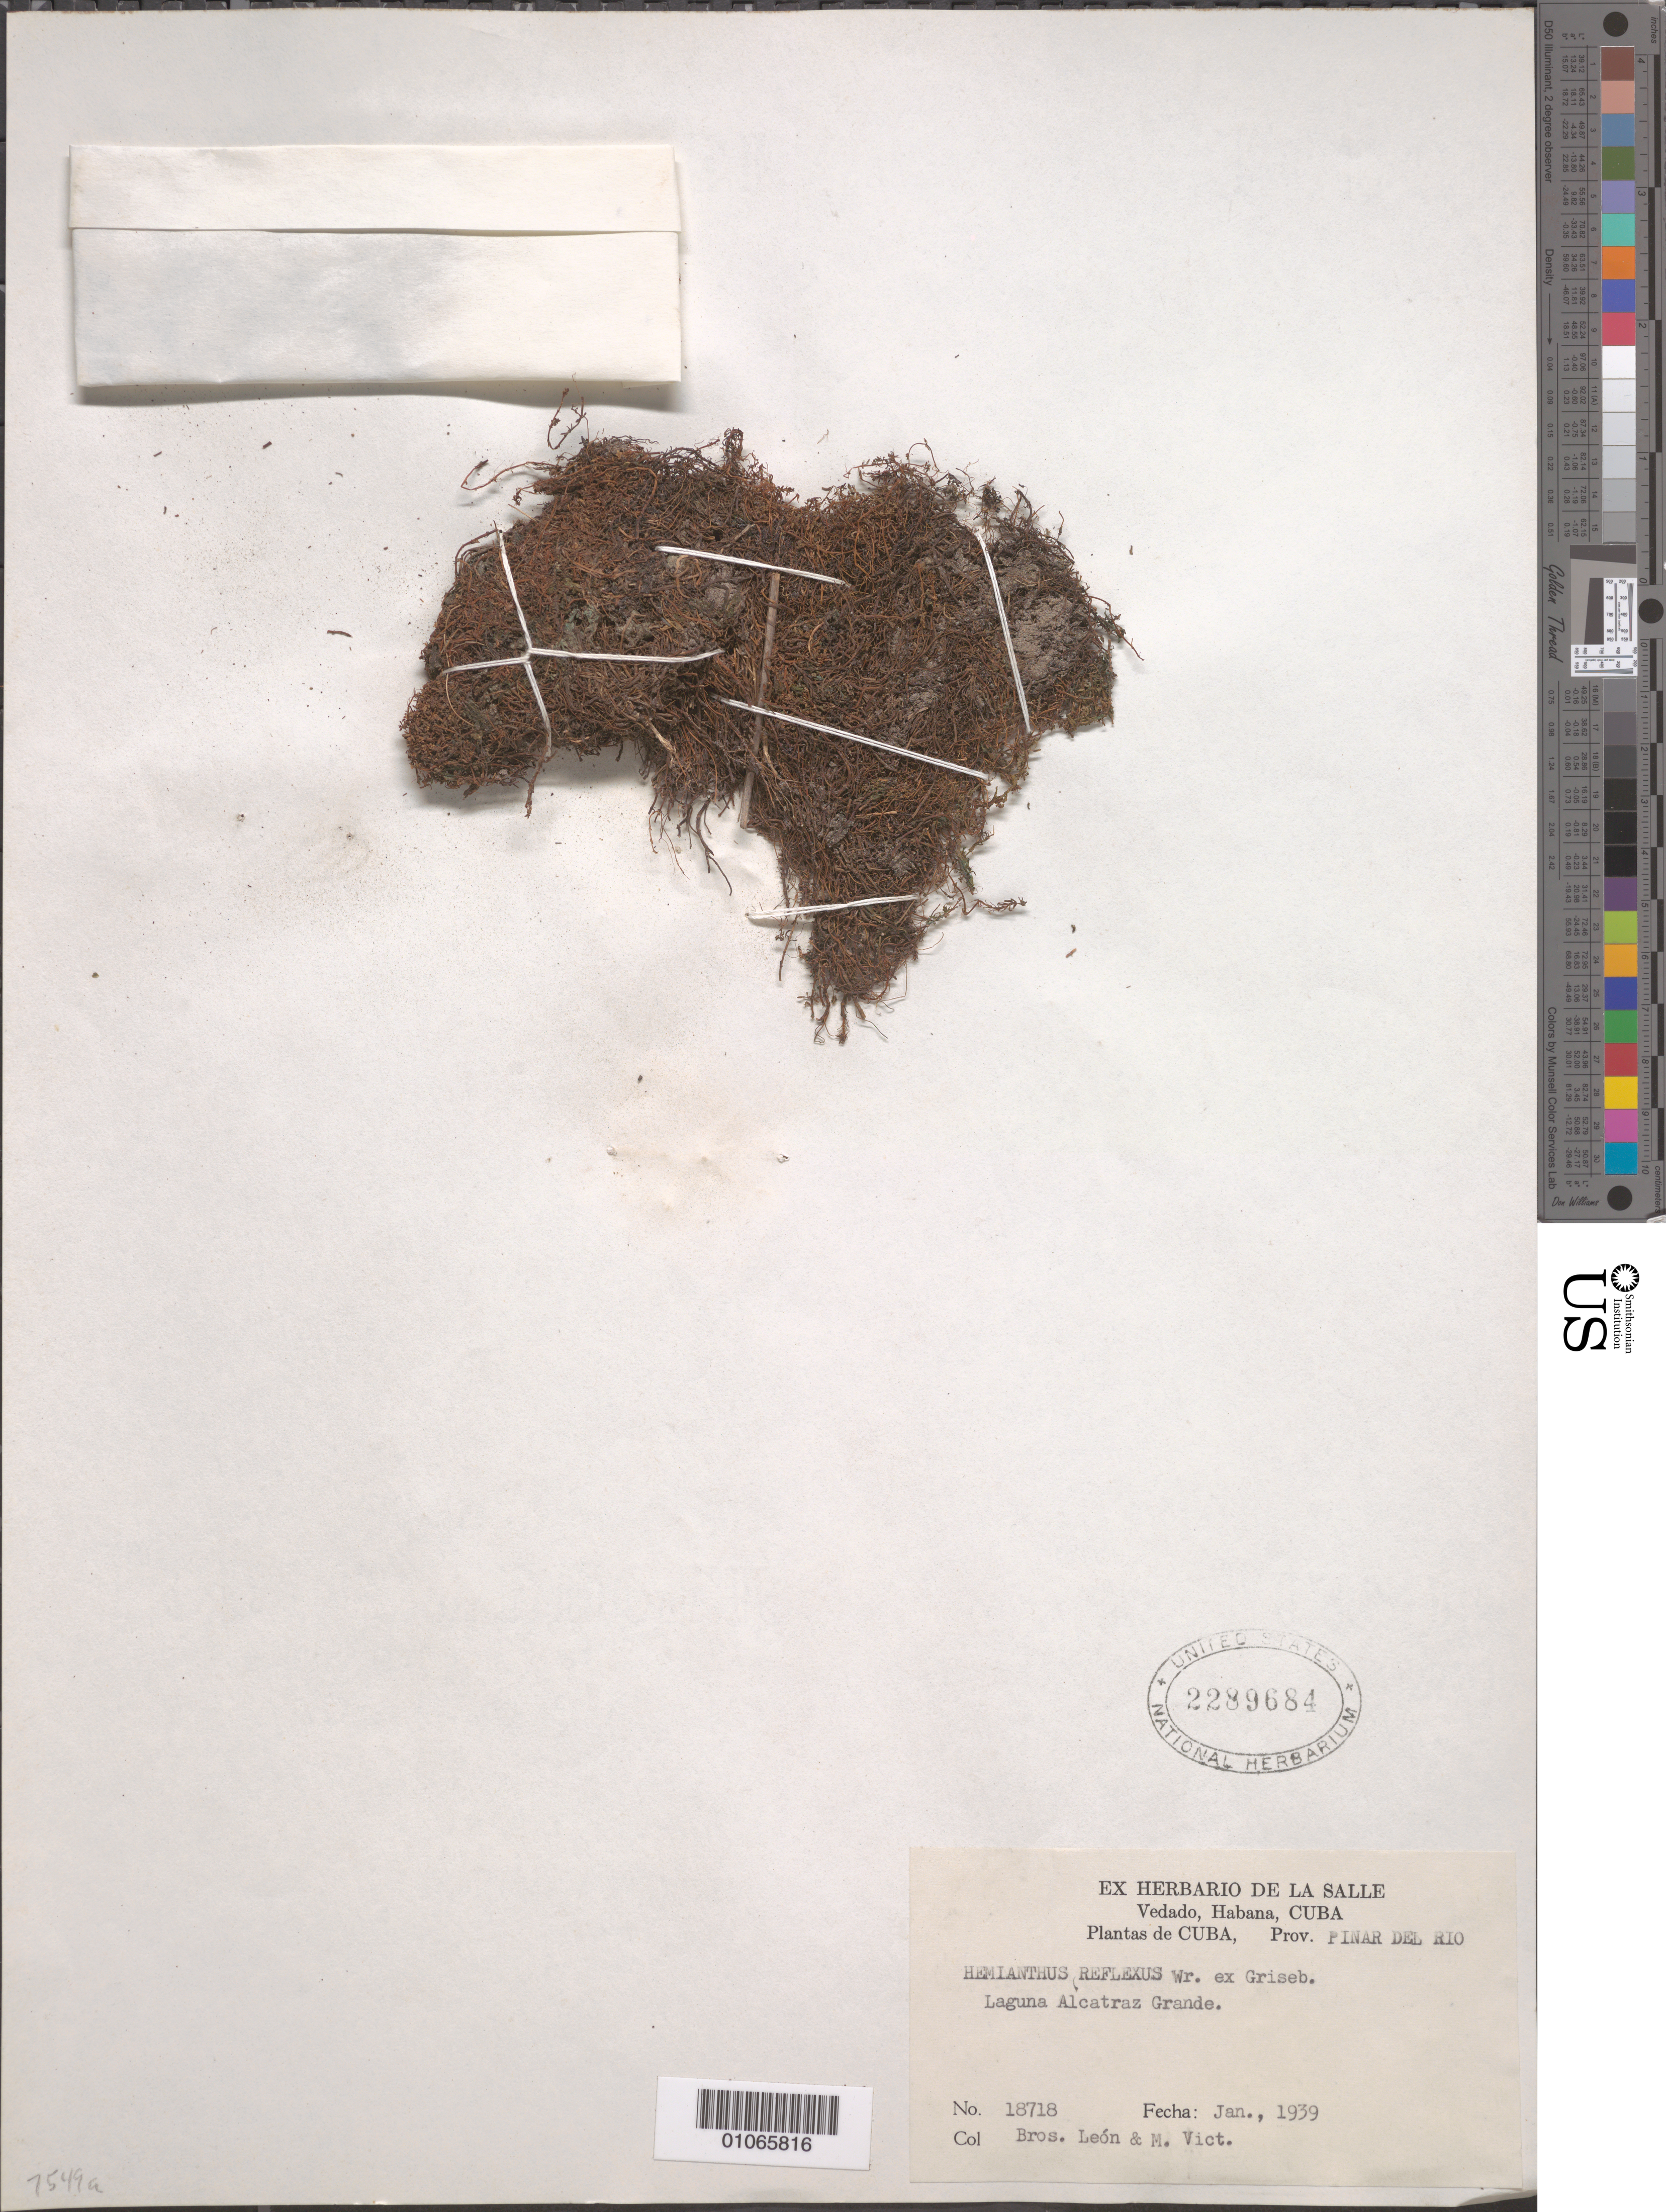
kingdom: Plantae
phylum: Tracheophyta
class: Magnoliopsida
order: Lamiales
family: Linderniaceae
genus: Hemianthus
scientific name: Hemianthus reflexus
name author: C. Wright in Griseb.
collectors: Bro. León & F. Victorin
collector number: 18718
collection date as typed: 01 Jan 1939 to 31 Jan 1939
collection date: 1939-01-01/1939-01-31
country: Cuba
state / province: Pinar del Rio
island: Cuba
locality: Laguna Alcatraz Grande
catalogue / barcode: US 2289684